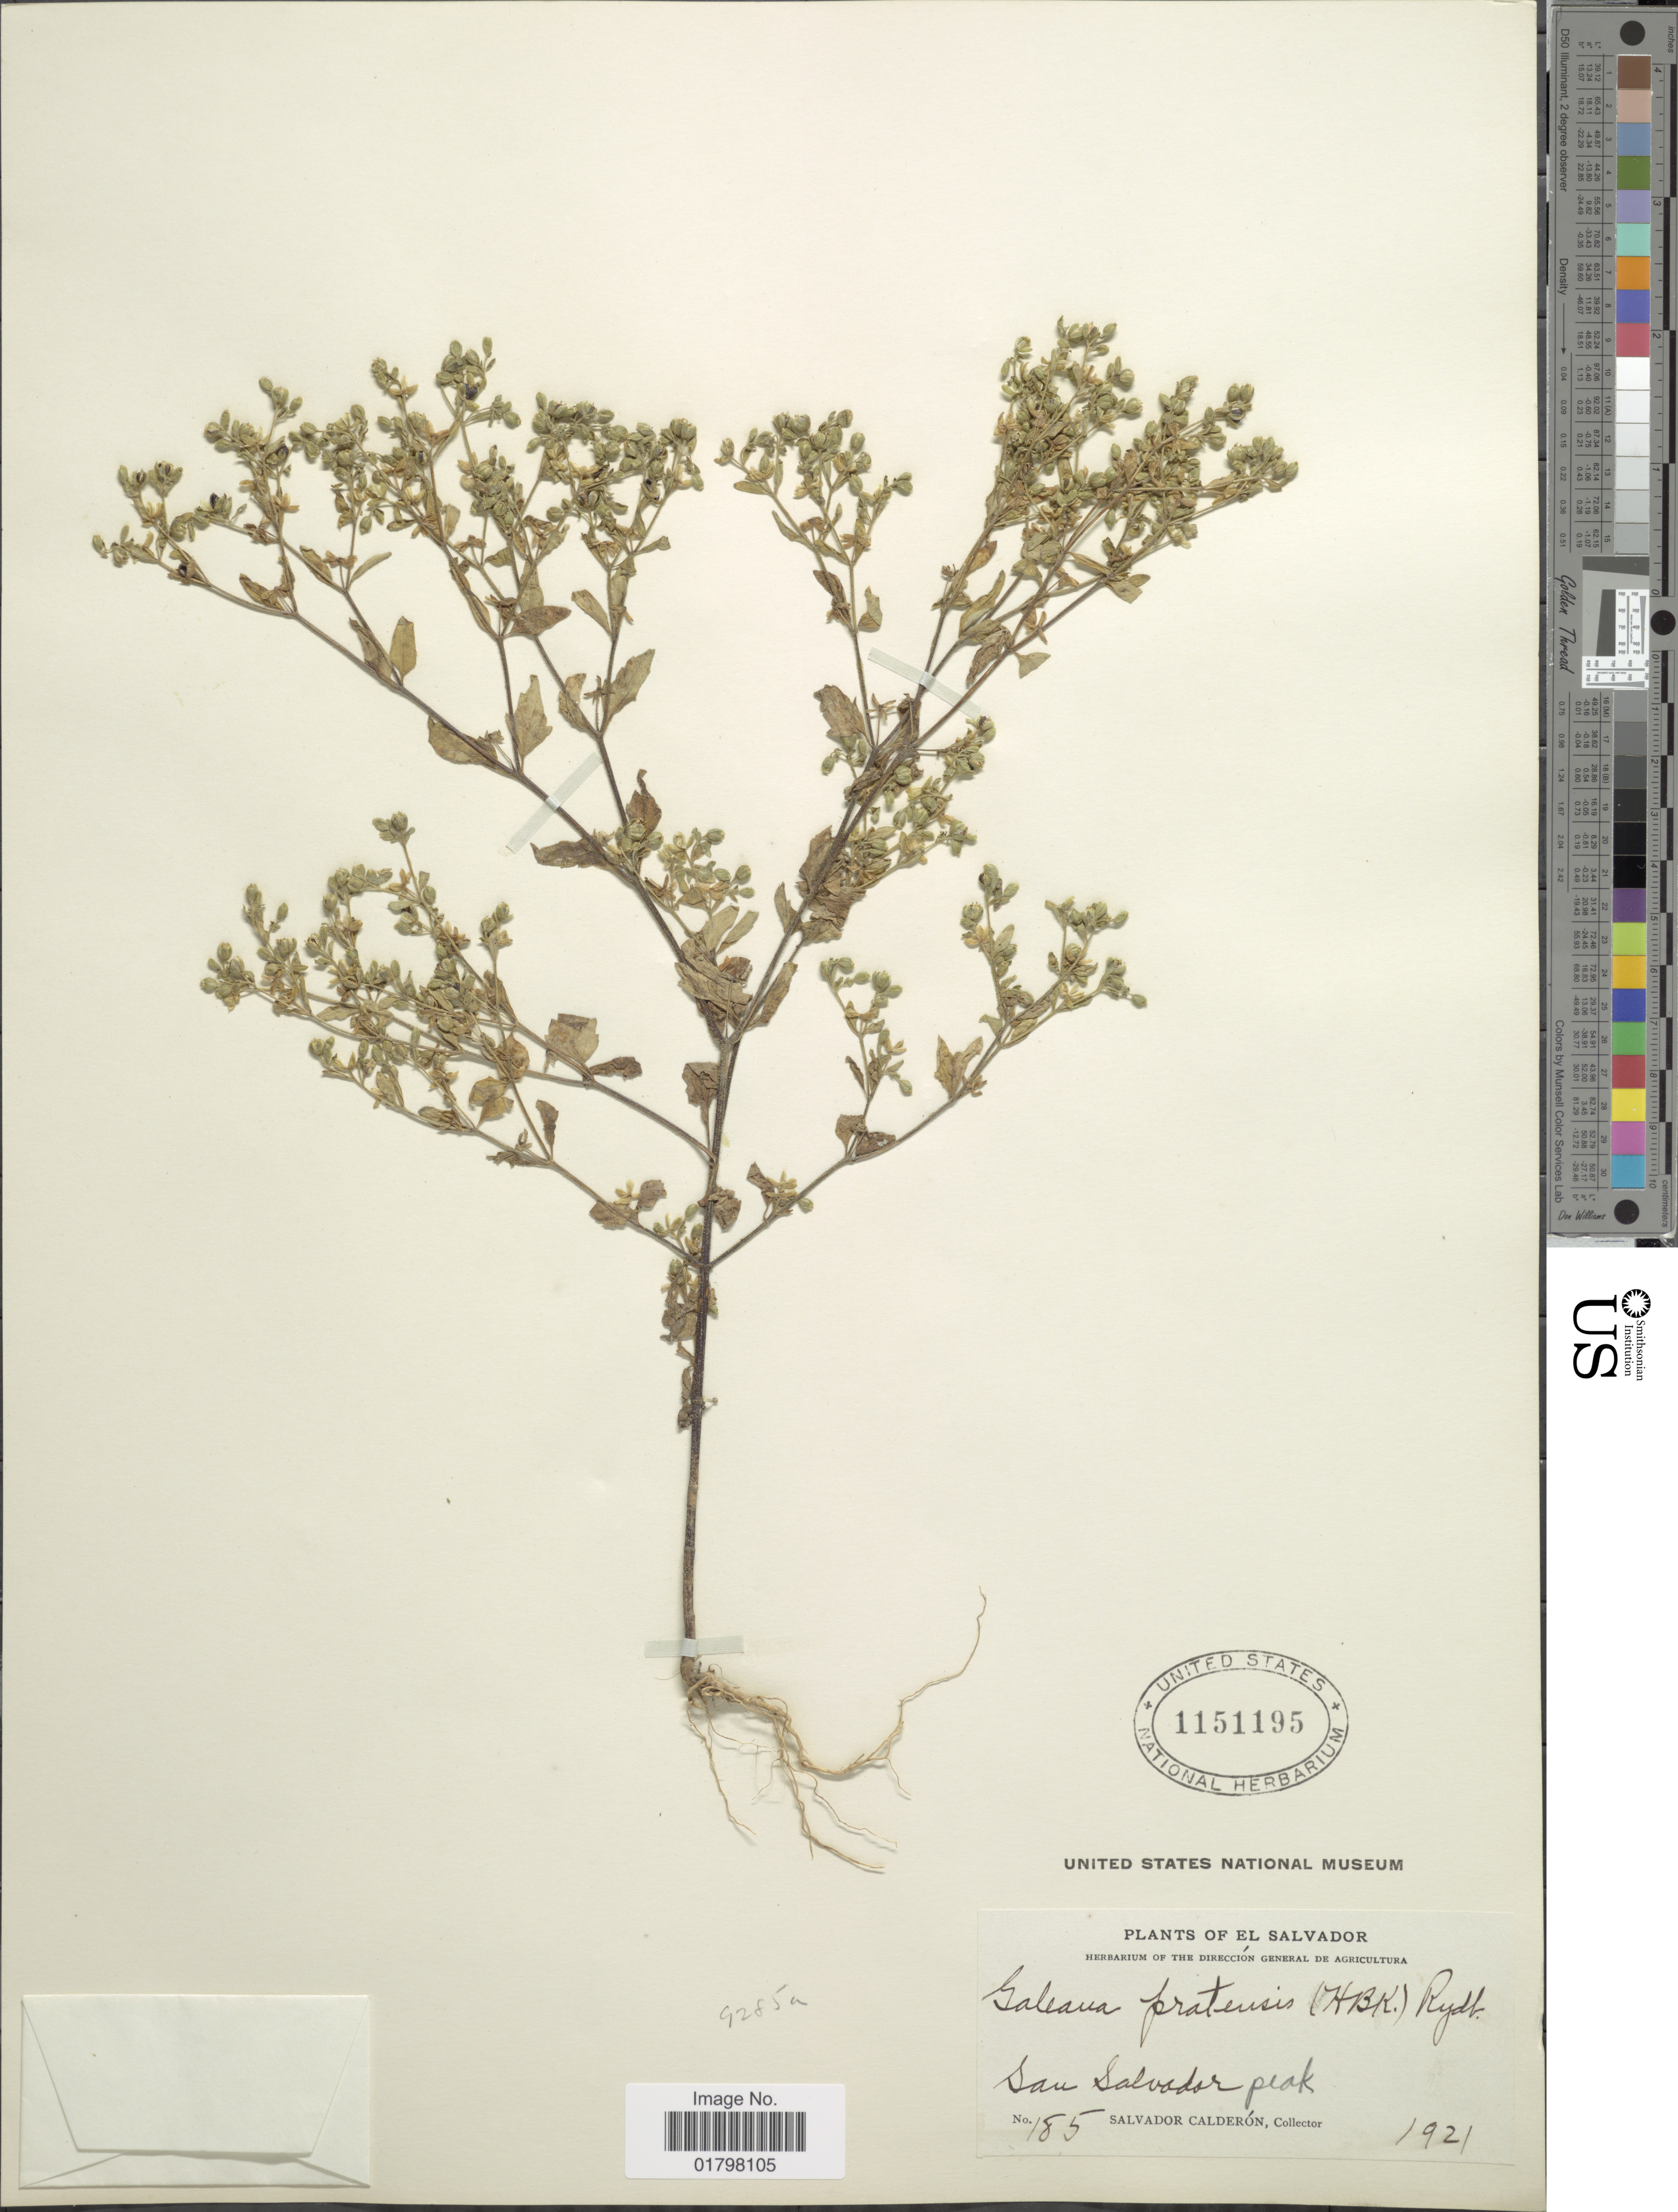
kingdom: Plantae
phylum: Tracheophyta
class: Magnoliopsida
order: Asterales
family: Asteraceae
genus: Galeana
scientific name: Galeana pratensis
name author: (Kunth) Rydb.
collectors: S. Calderón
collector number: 185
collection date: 1921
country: El Salvador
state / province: San Salvador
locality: San Salvador peak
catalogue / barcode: US 1151195